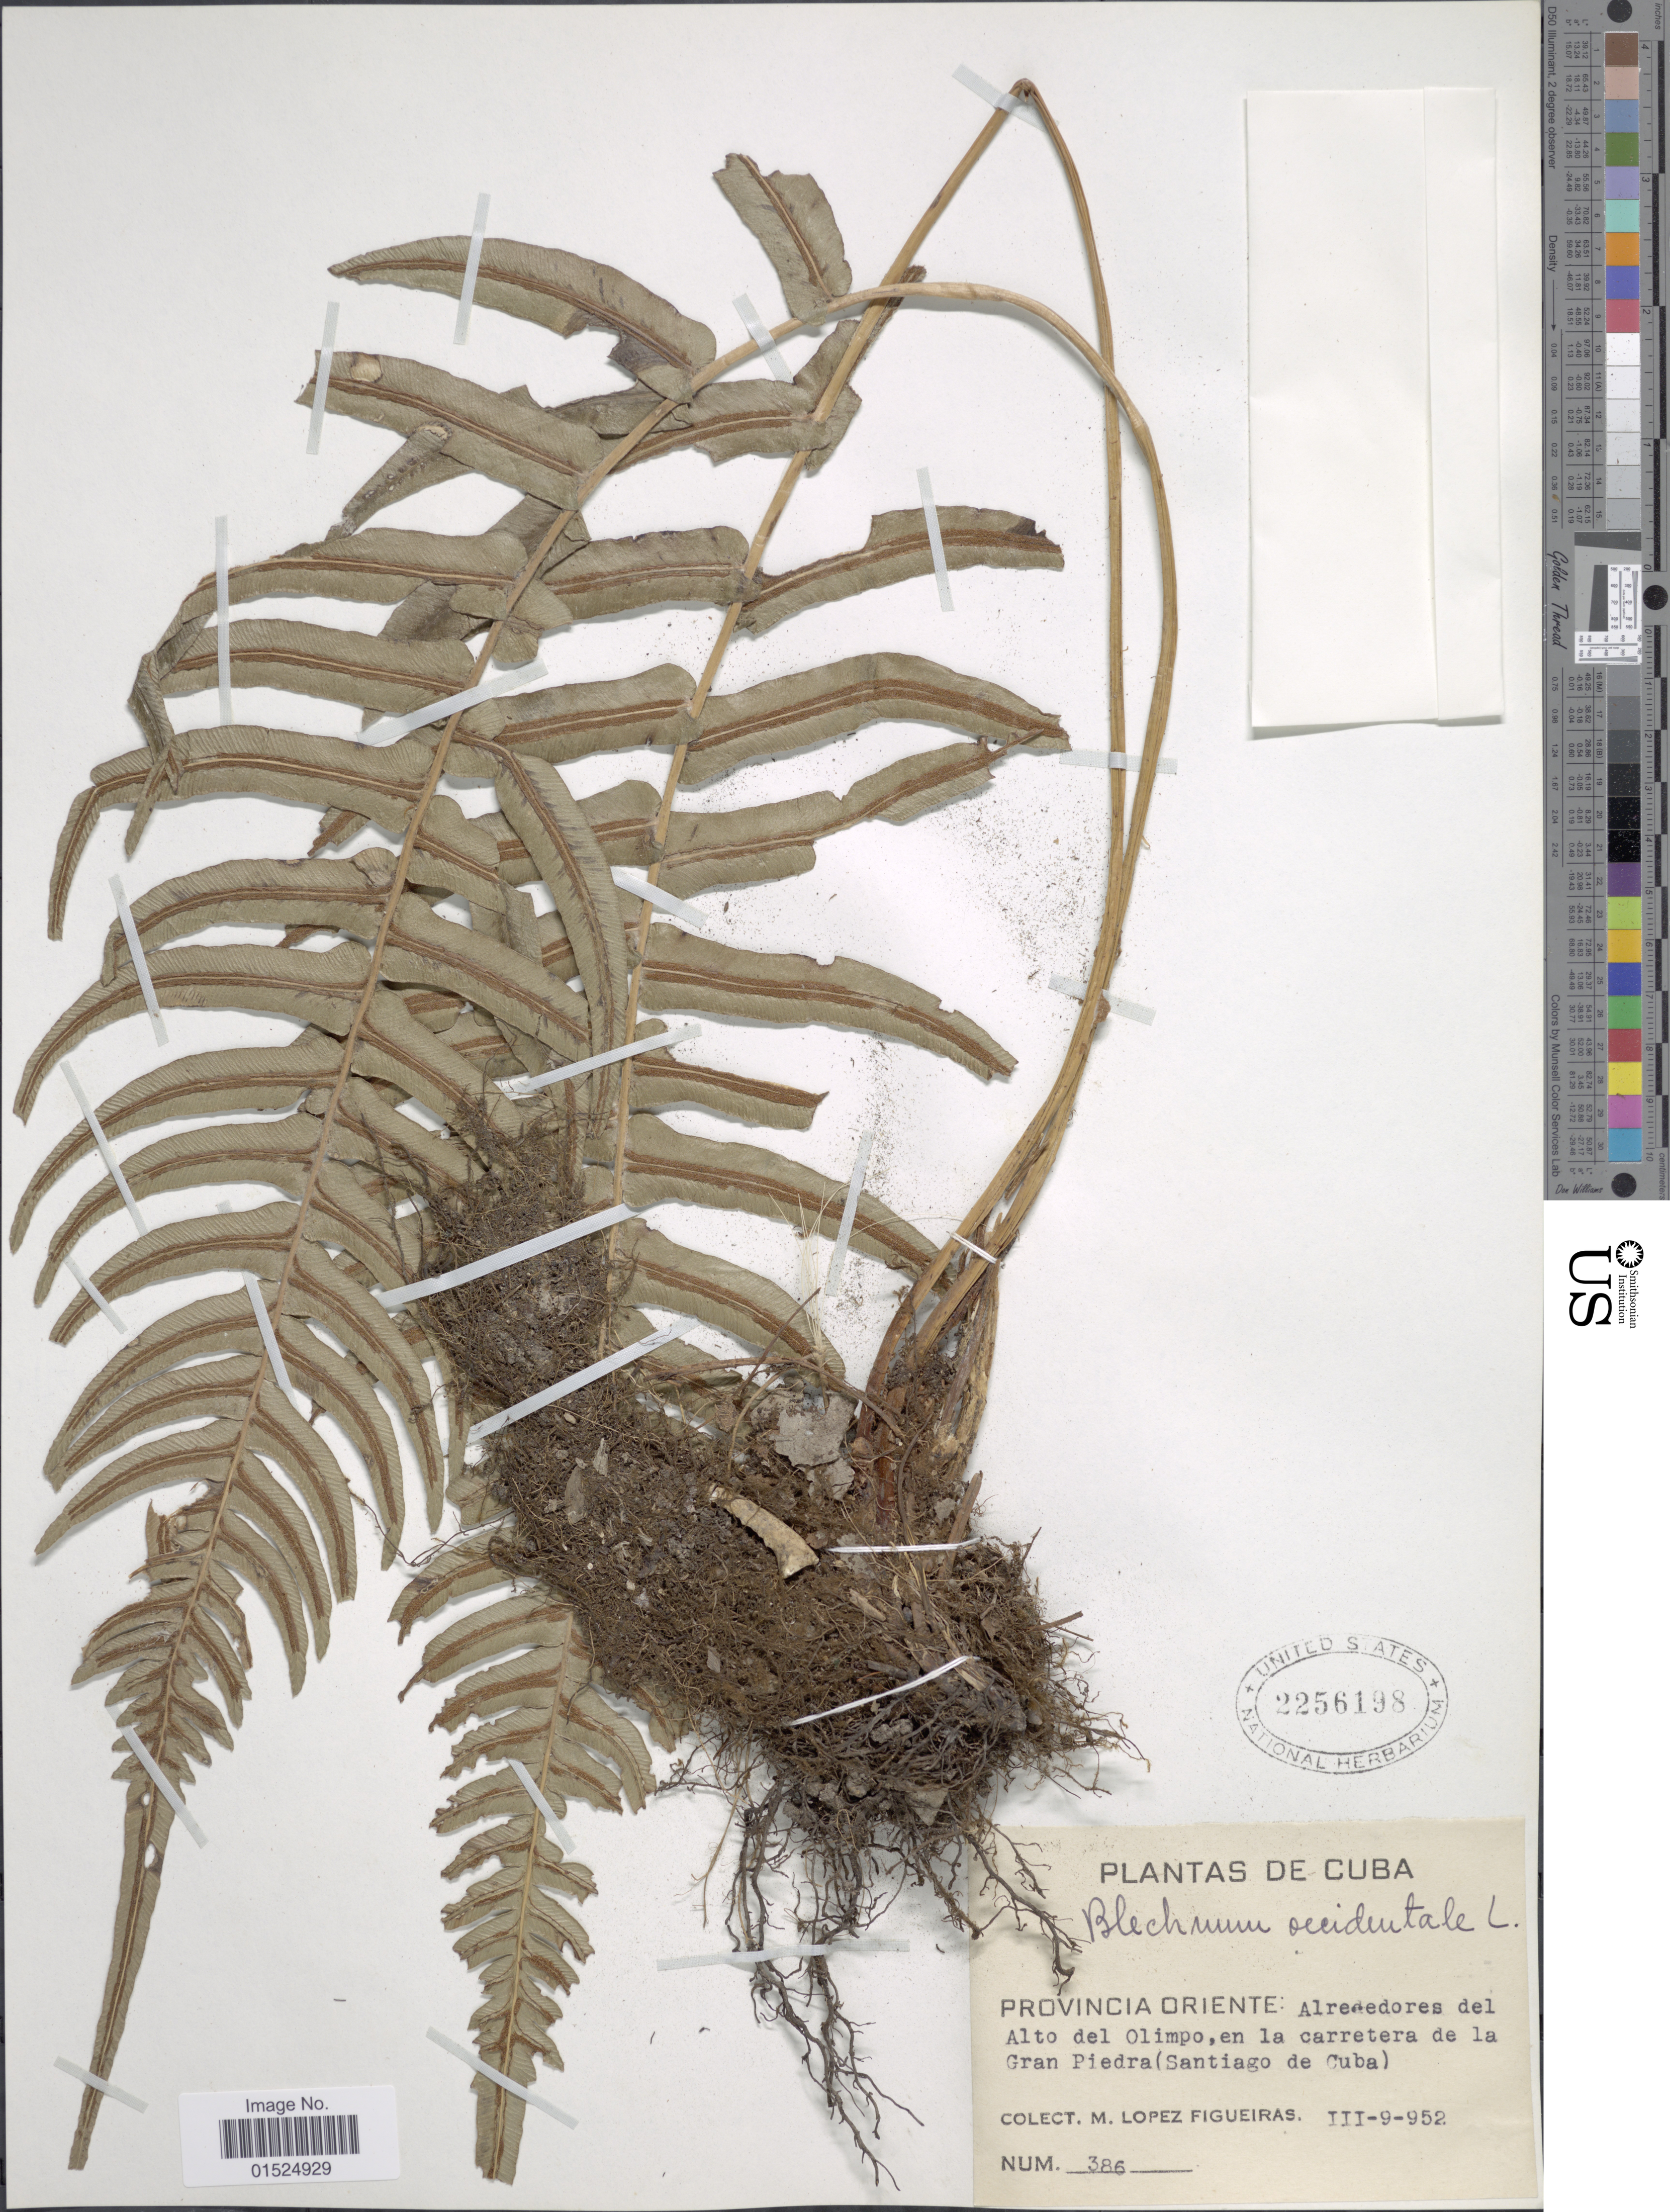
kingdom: Plantae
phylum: Tracheophyta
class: Polypodiopsida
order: Polypodiales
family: Blechnaceae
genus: Blechnum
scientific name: Blechnum occidentale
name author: L.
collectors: M. López Figueiras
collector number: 386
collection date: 1952-03-09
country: Cuba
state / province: Santiago de Cuba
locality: Alrededores del Alto del Olimpo, en la carratera de la Gran Piedra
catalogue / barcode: US 2256198